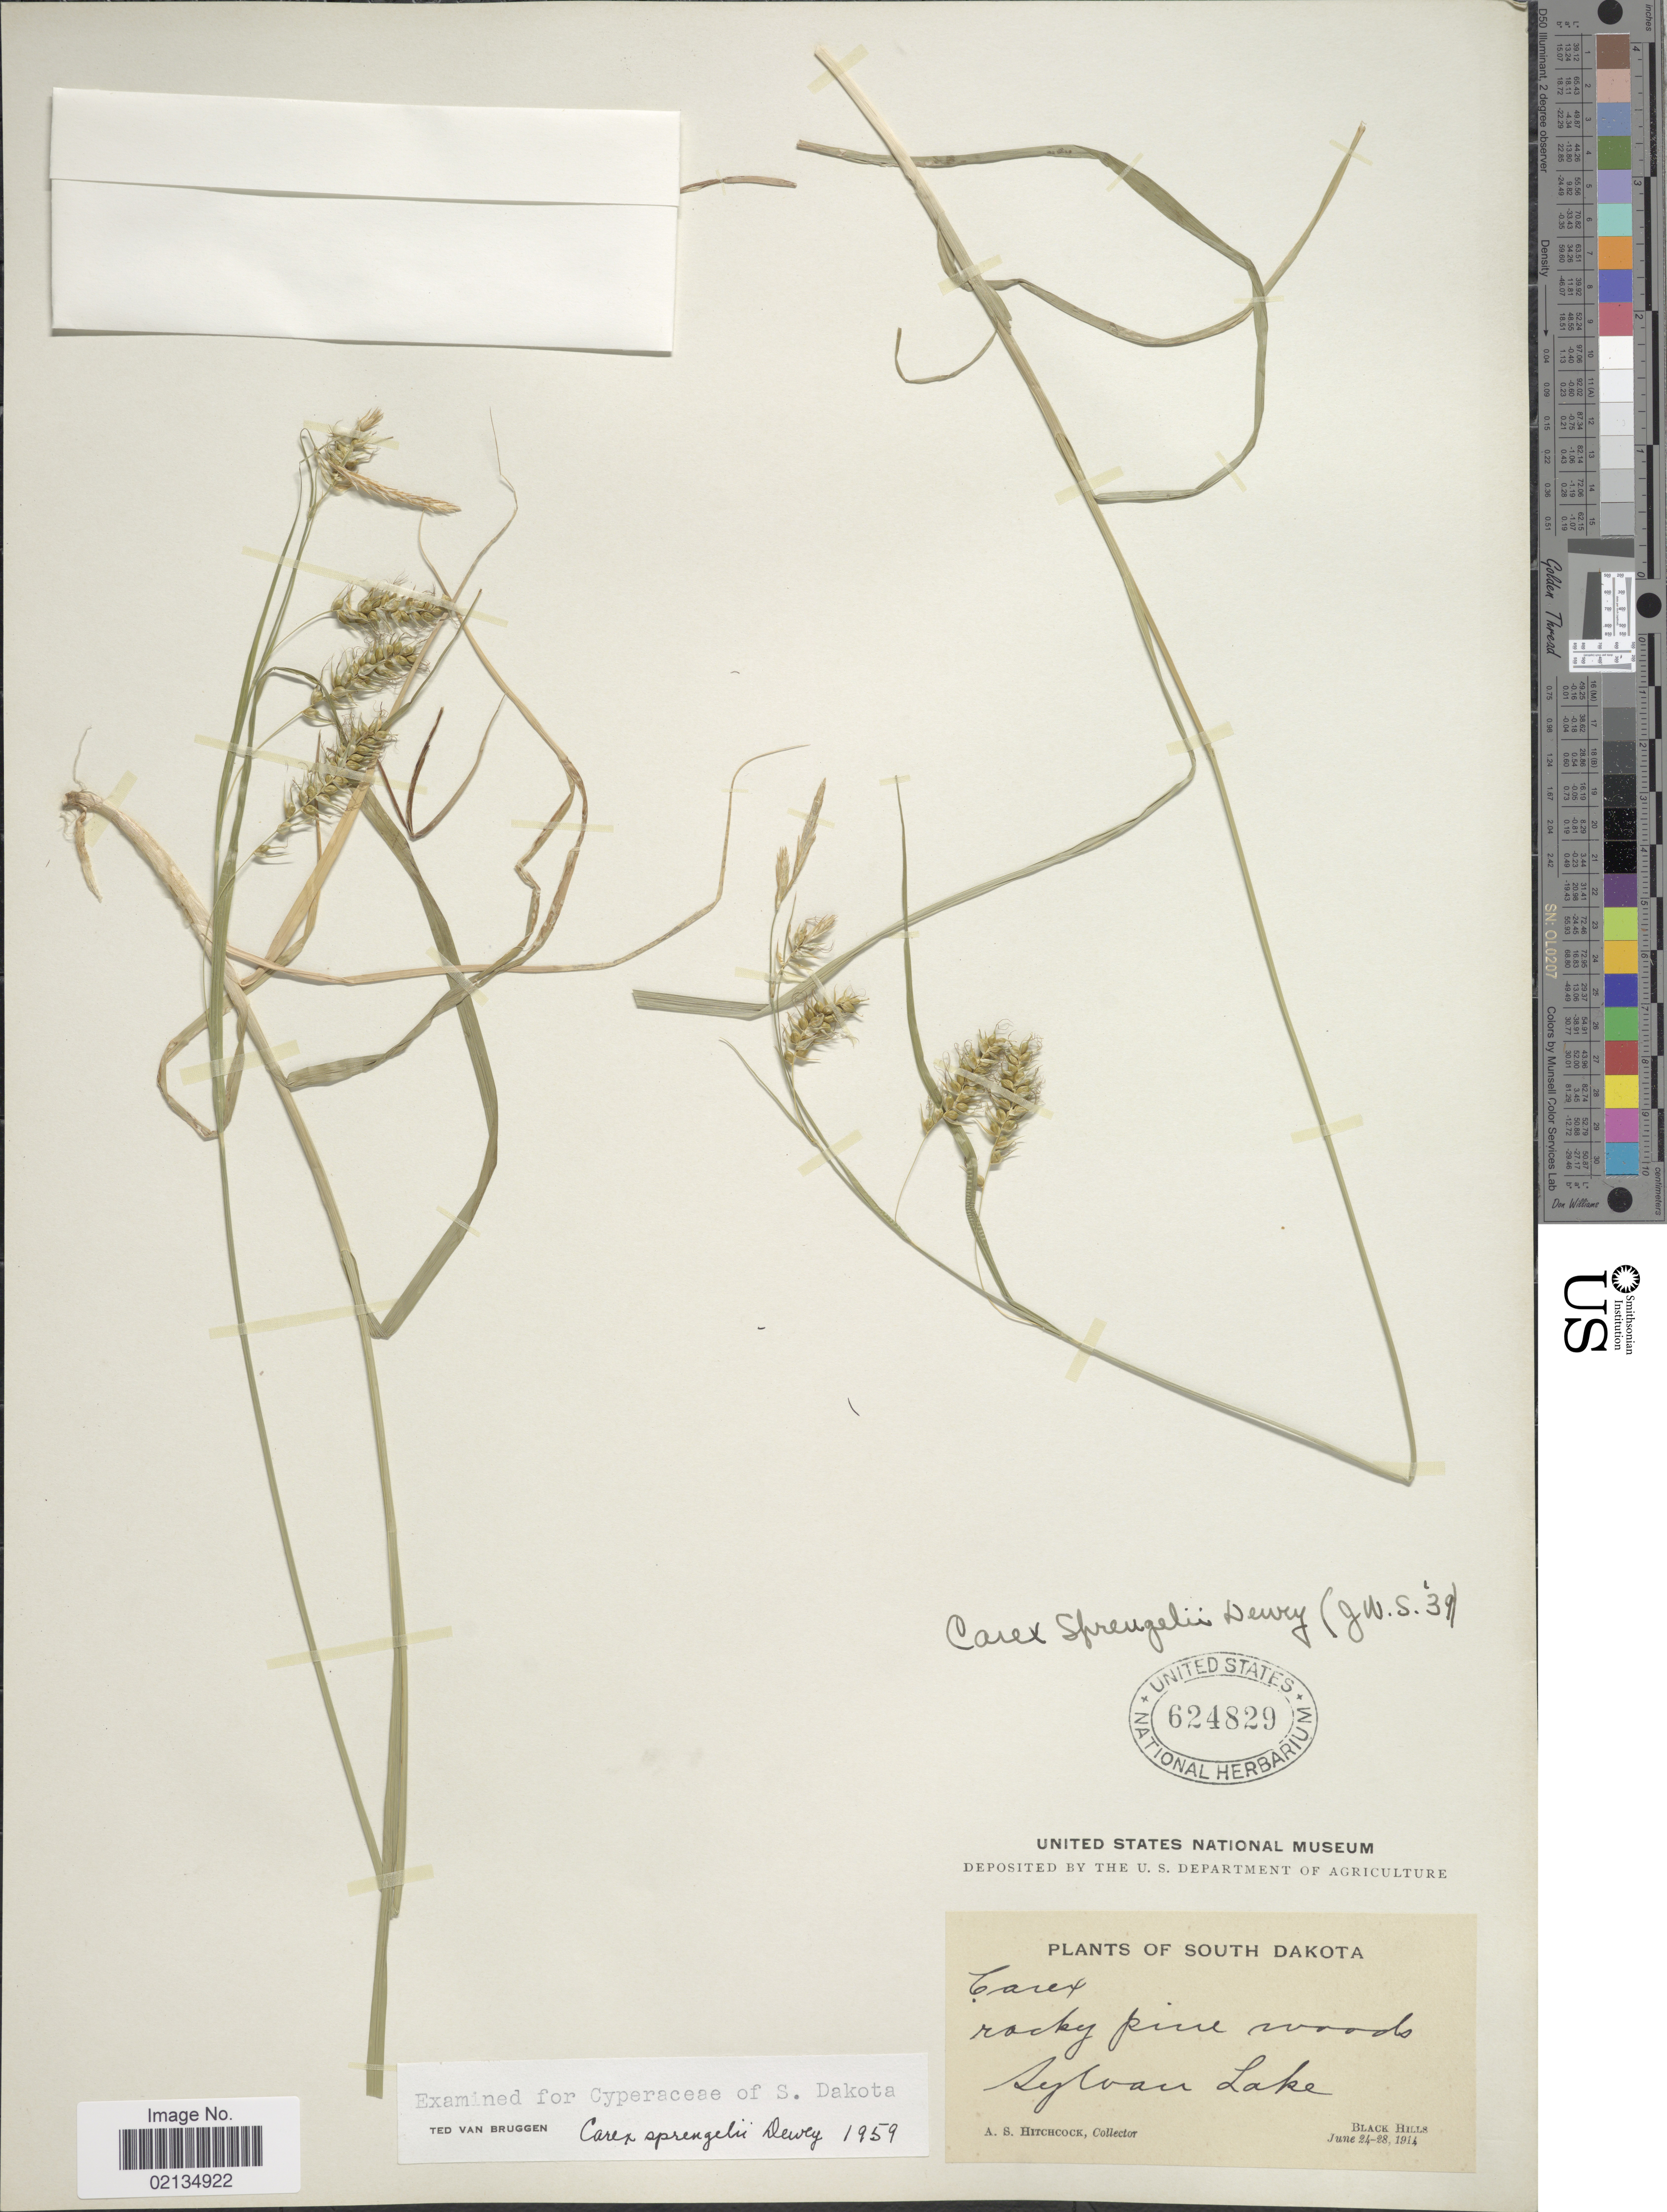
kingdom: Plantae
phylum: Tracheophyta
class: Liliopsida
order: Poales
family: Cyperaceae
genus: Carex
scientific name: Carex sprengelii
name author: Dewey ex Spreng.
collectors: A. S. Hitchcock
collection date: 1914-06-24/1914-06-28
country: United States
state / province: South Dakota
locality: South Dakota, Rocky pine woods, Sylvan Lake, Black Hills.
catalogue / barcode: US 624829